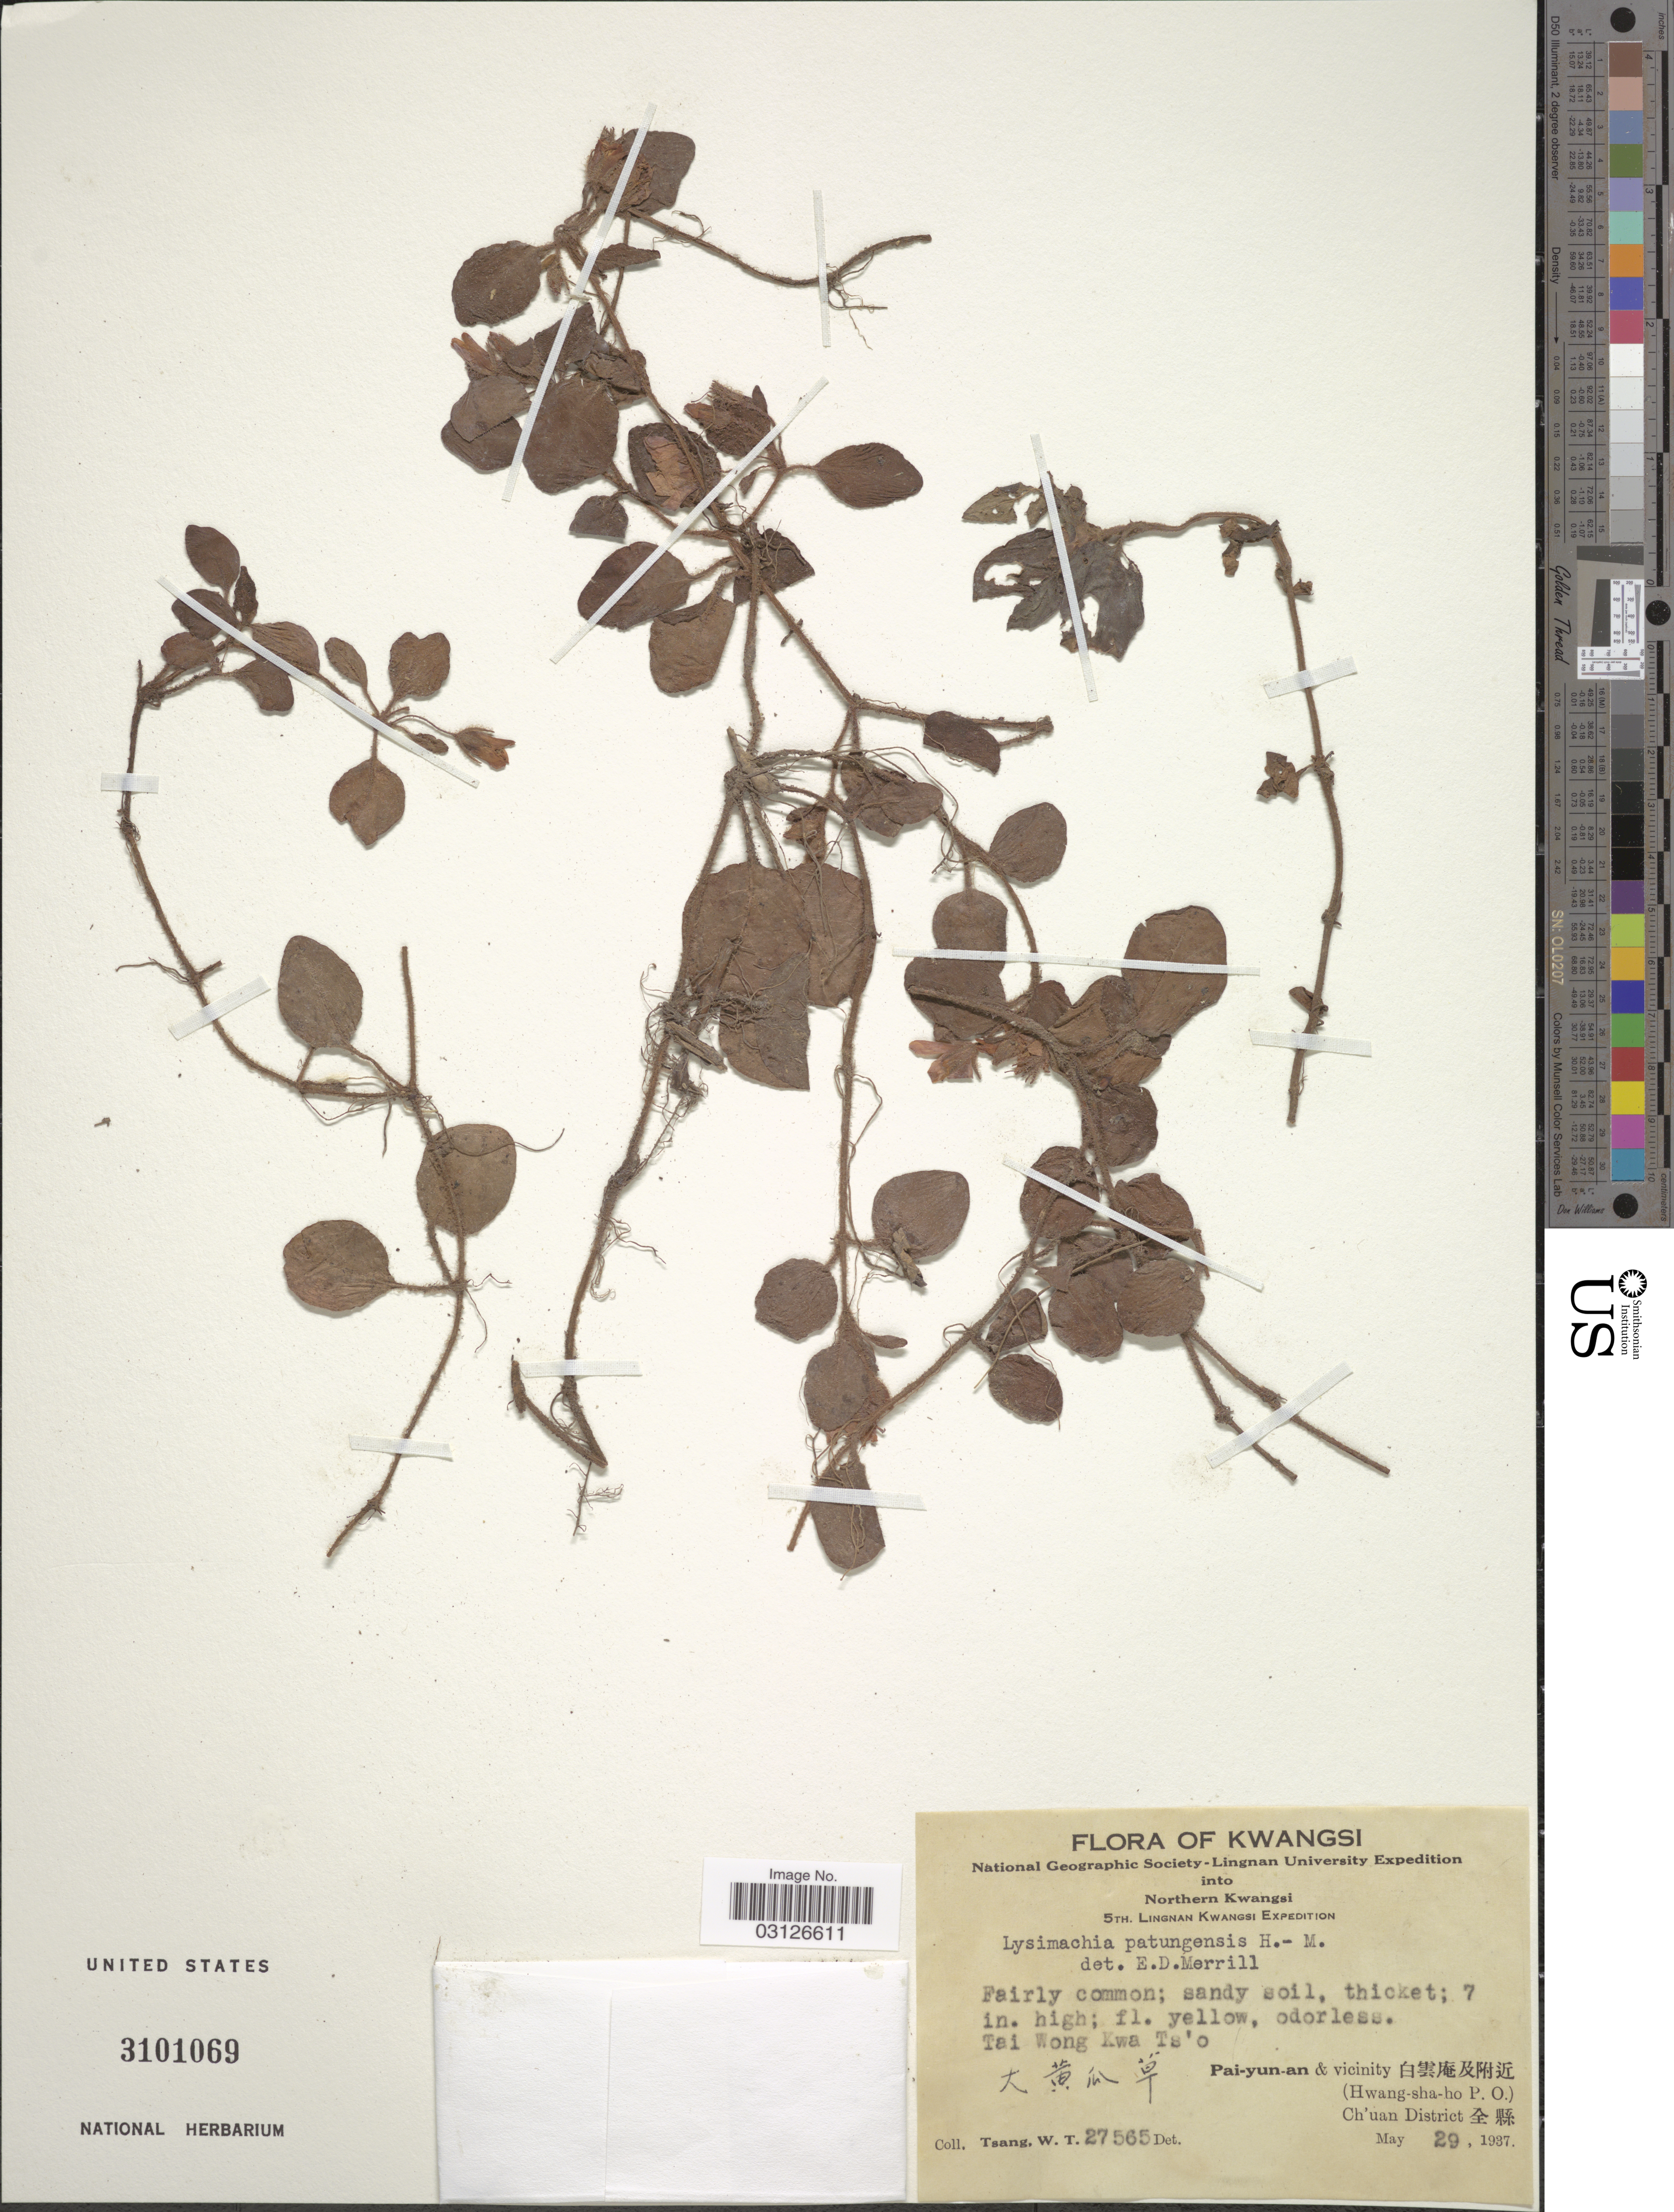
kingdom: Plantae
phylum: Tracheophyta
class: Magnoliopsida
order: Ericales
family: Primulaceae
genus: Lysimachia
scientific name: Lysimachia patungensis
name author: Hand.-Mazz.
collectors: W. T. Tsang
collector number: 27565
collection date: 1937-05-29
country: China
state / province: Guangxi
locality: Kwangsi.Northern Kwangsi. Tai Wong Kwa Ts'o Pai-yun-an & vicinity (Hwang-sha-ho P. O.) Ch'uan District .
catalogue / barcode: US 3101069